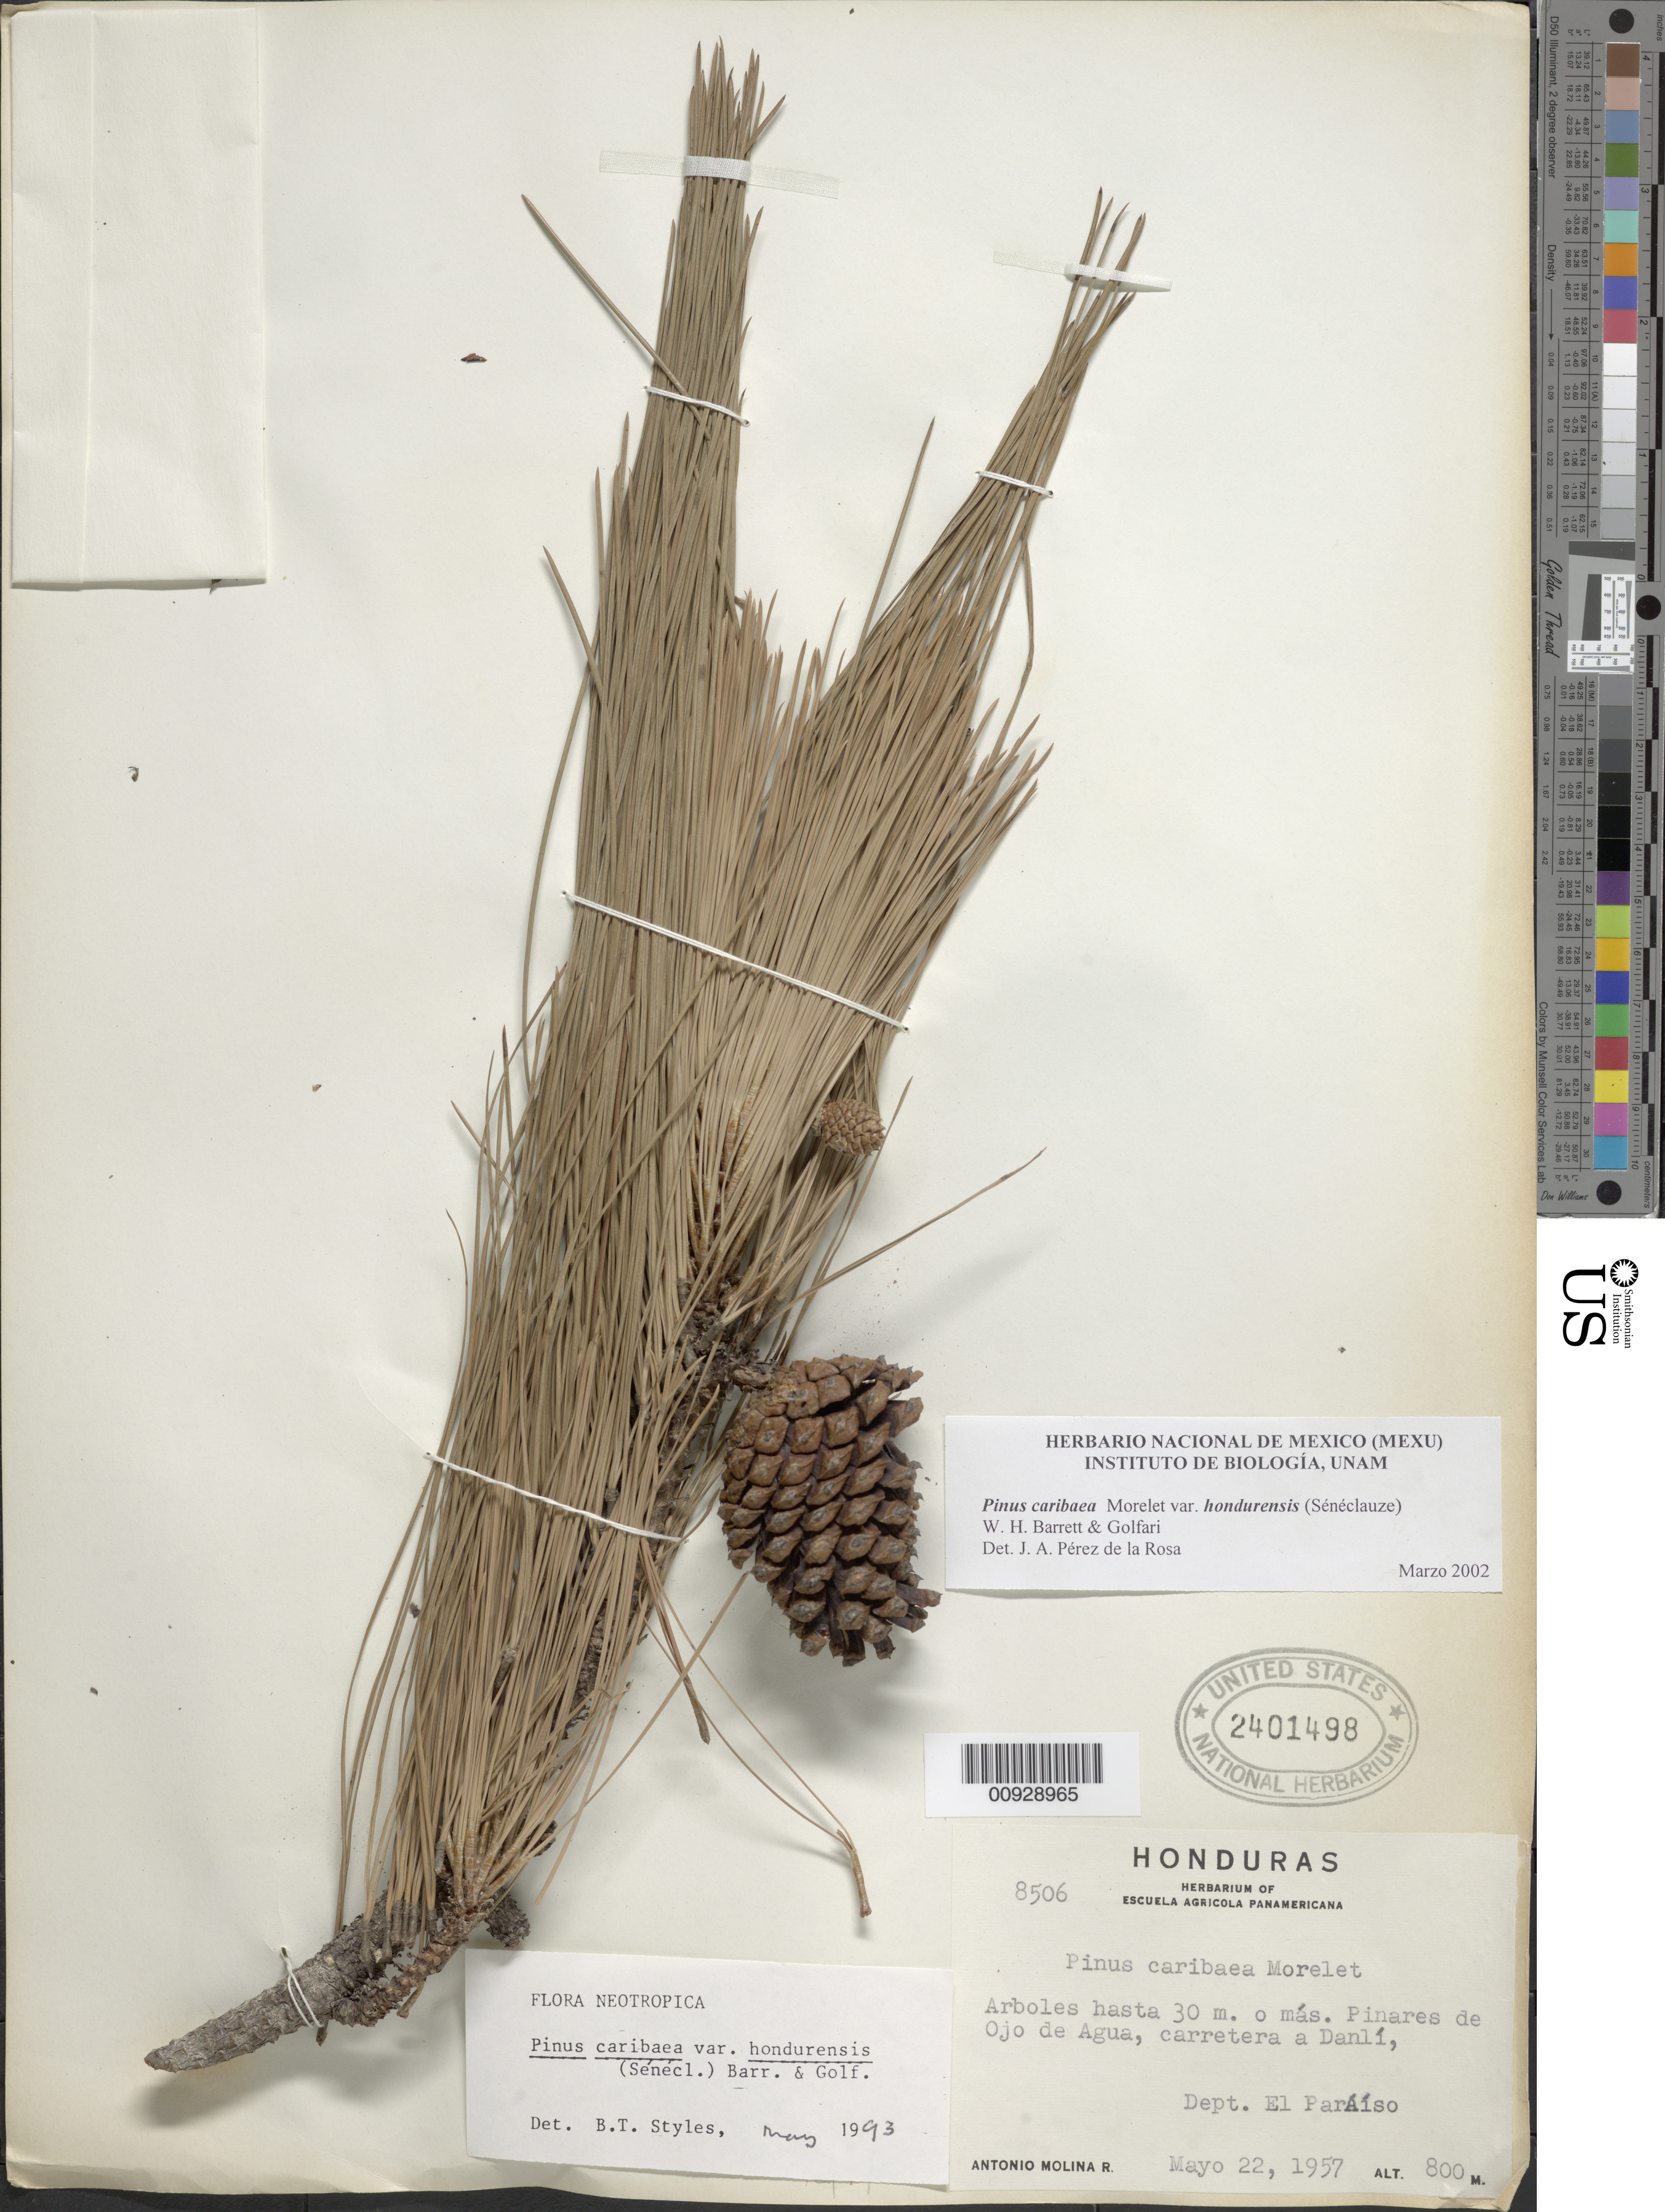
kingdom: Plantae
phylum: Tracheophyta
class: Pinopsida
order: Pinales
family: Pinaceae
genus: Pinus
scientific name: Pinus caribaea var. hondurensis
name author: (Sénécl.) W.H.G. Barrett & Golfari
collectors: A. Molina R.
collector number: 8506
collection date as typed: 22 May 1957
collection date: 1957-05-22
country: Honduras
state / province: El Paraíso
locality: Pinares de Ojo de Agua, carretera a Danlí.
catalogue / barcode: US 2401498